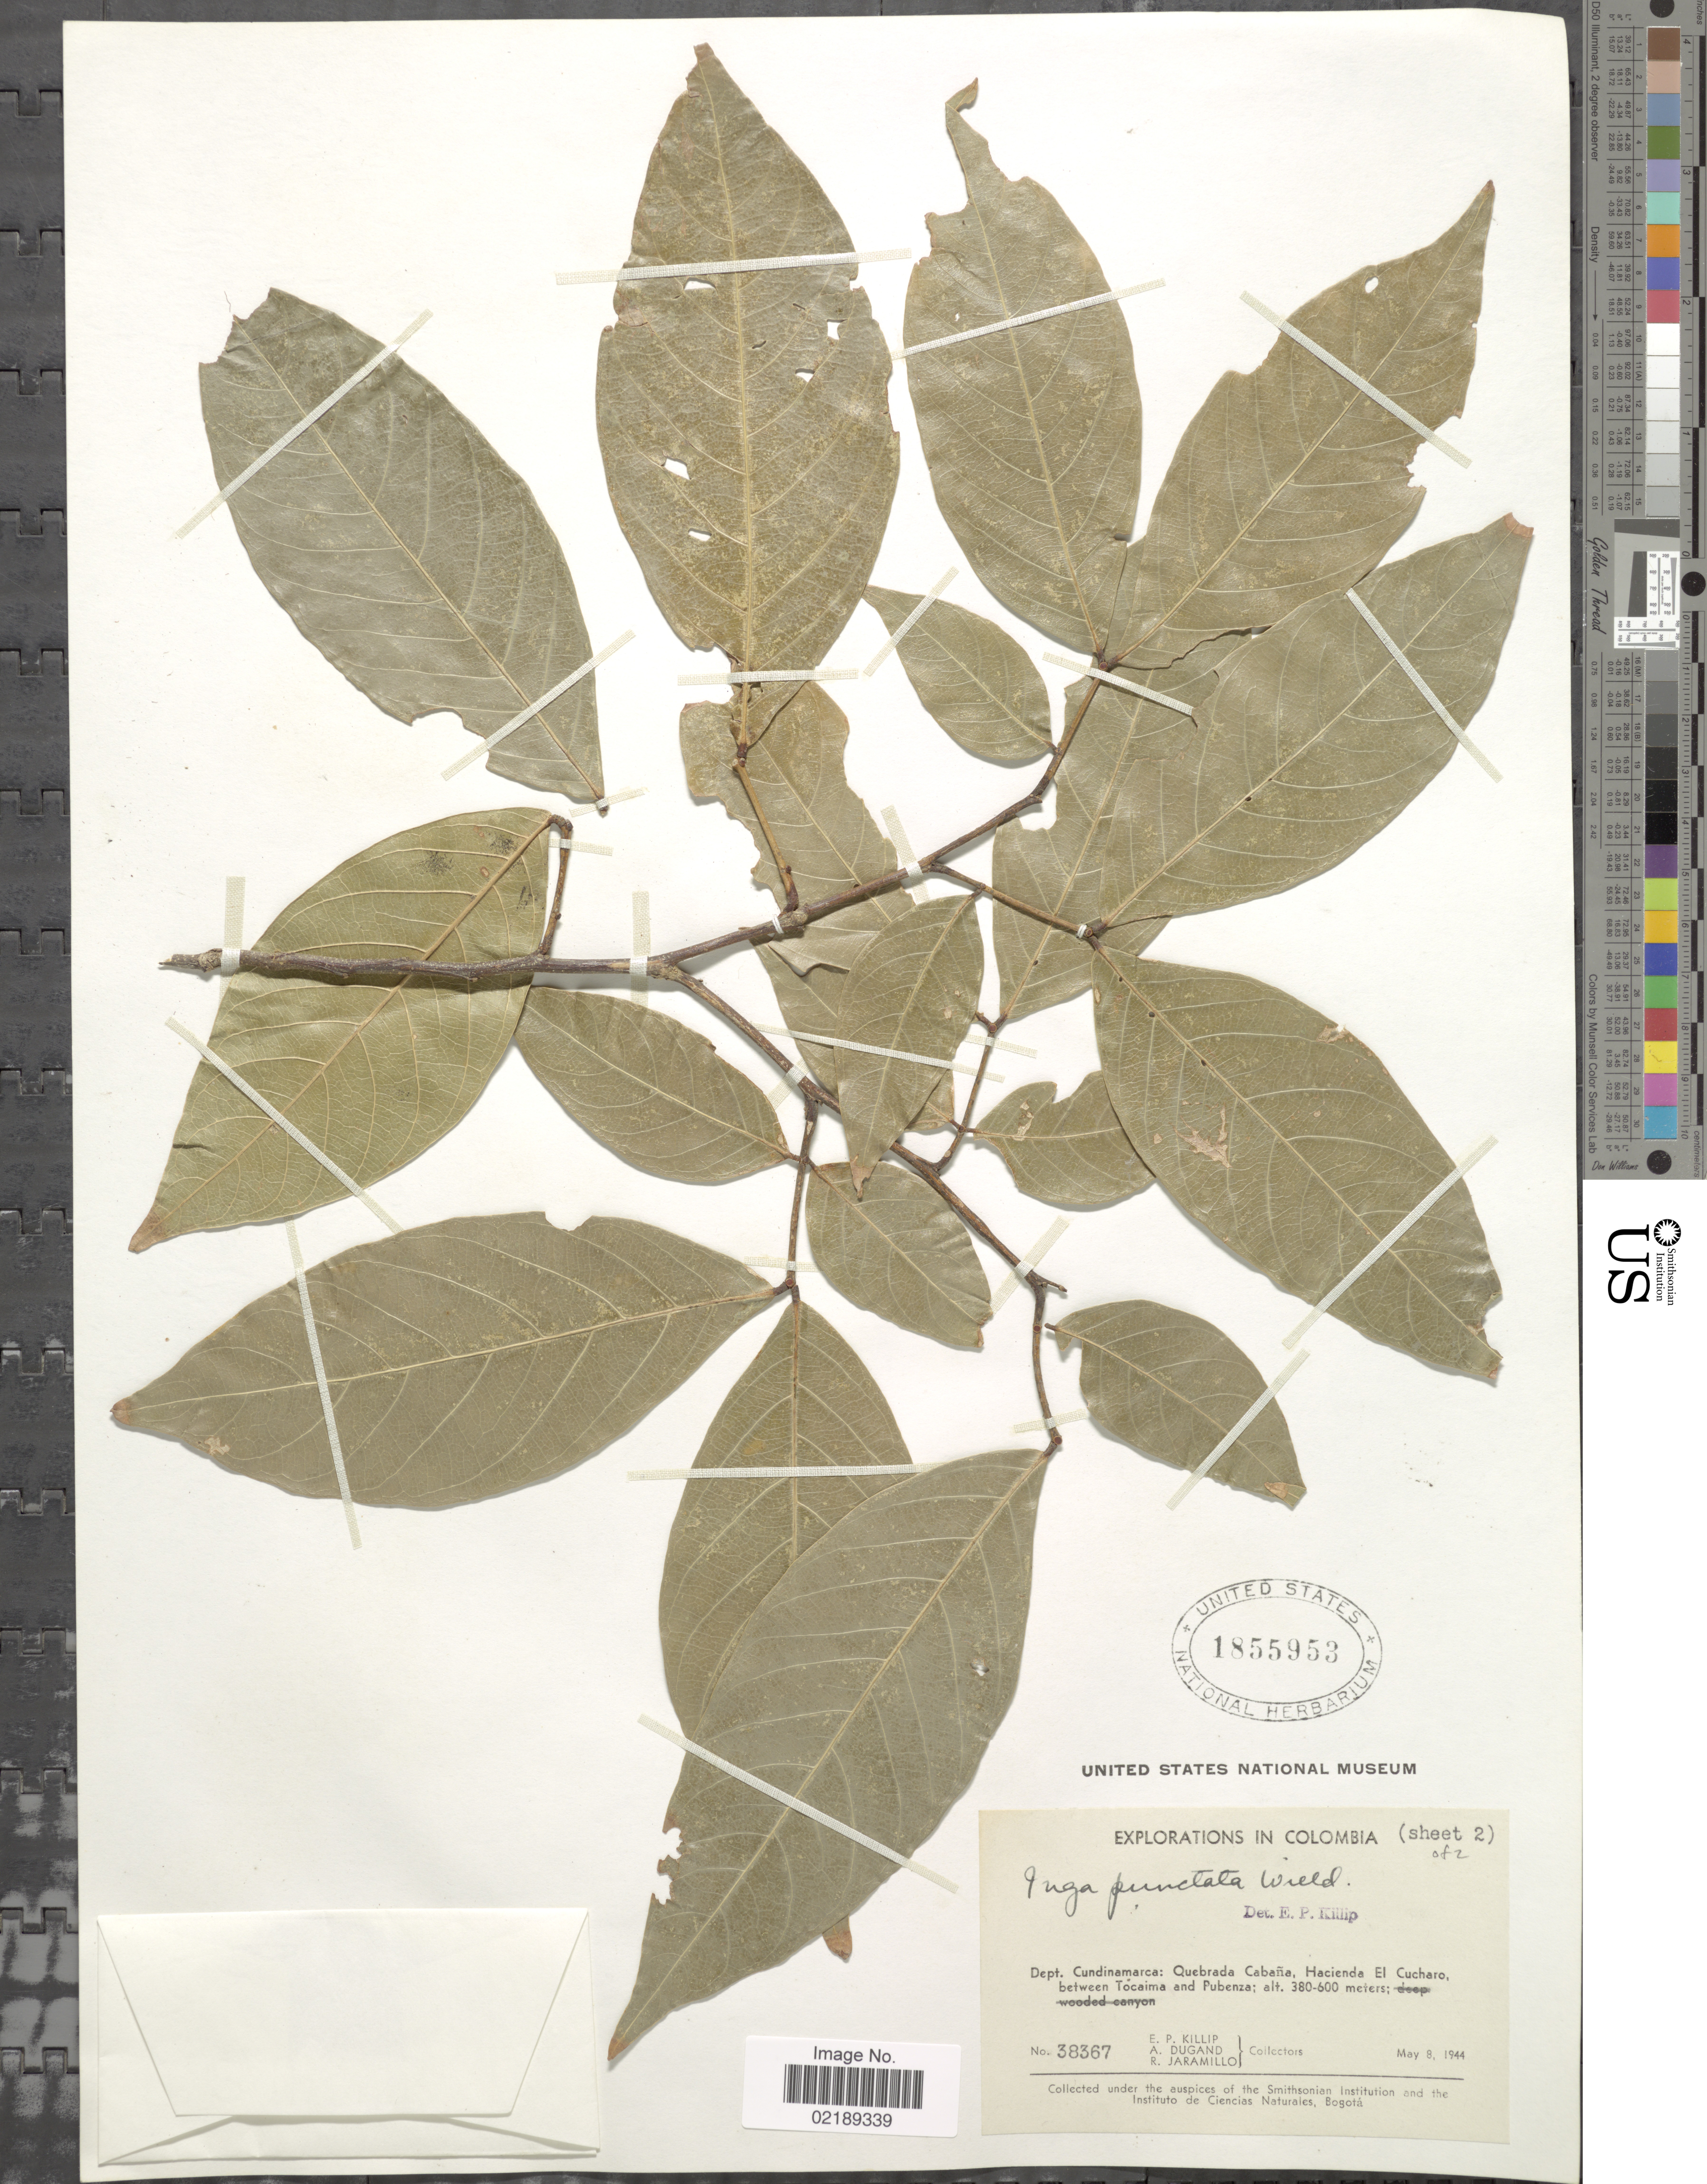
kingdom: Plantae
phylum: Tracheophyta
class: Magnoliopsida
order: Fabales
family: Fabaceae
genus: Inga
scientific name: Inga punctata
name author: Willd.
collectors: E. P. Killip, A. Dugand & R. Jaramillo M.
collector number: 38367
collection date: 1944-05-08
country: Colombia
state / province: Cundinamarca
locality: Quebrada Cabana, Hacienda El Cucharo, between Tocaima and Pubenza.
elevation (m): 380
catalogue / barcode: US 1855953